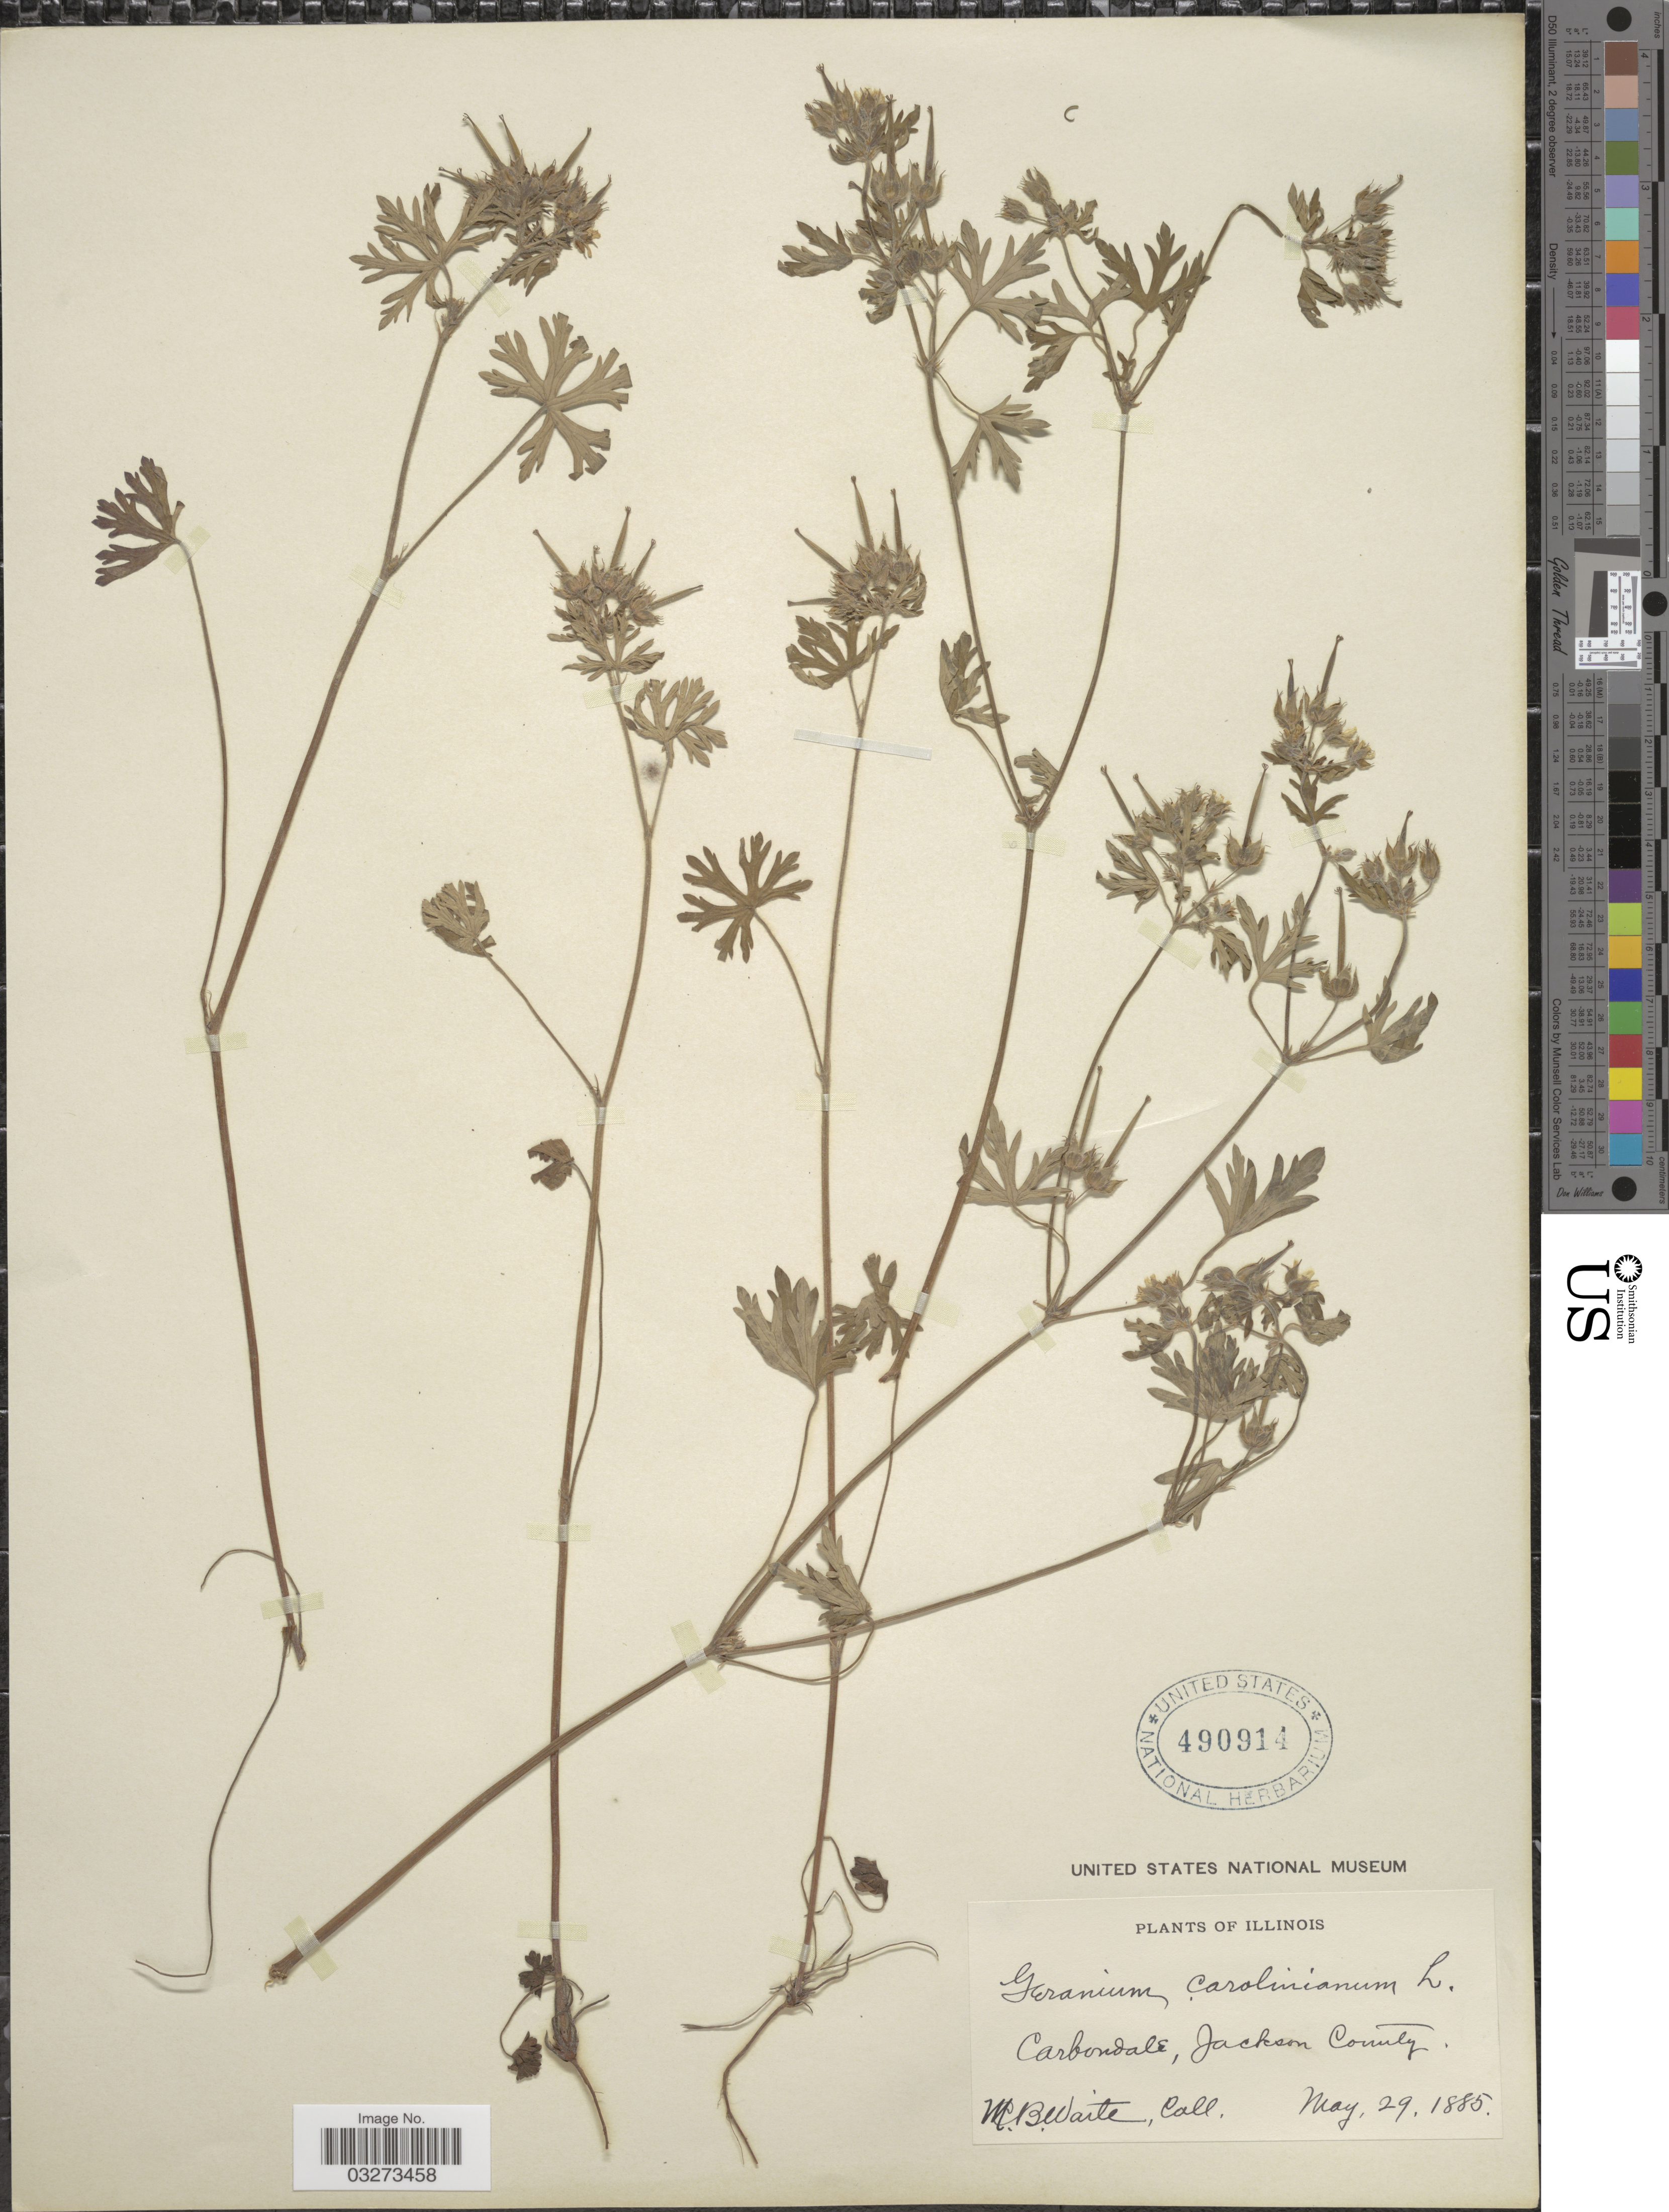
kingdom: Plantae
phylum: Tracheophyta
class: Magnoliopsida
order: Geraniales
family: Geraniaceae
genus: Geranium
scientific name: Geranium carolinianum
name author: L.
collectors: M. Waite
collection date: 1885-05-29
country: United States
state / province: Illinois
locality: Carbondale, Jackson County.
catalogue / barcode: US 490914